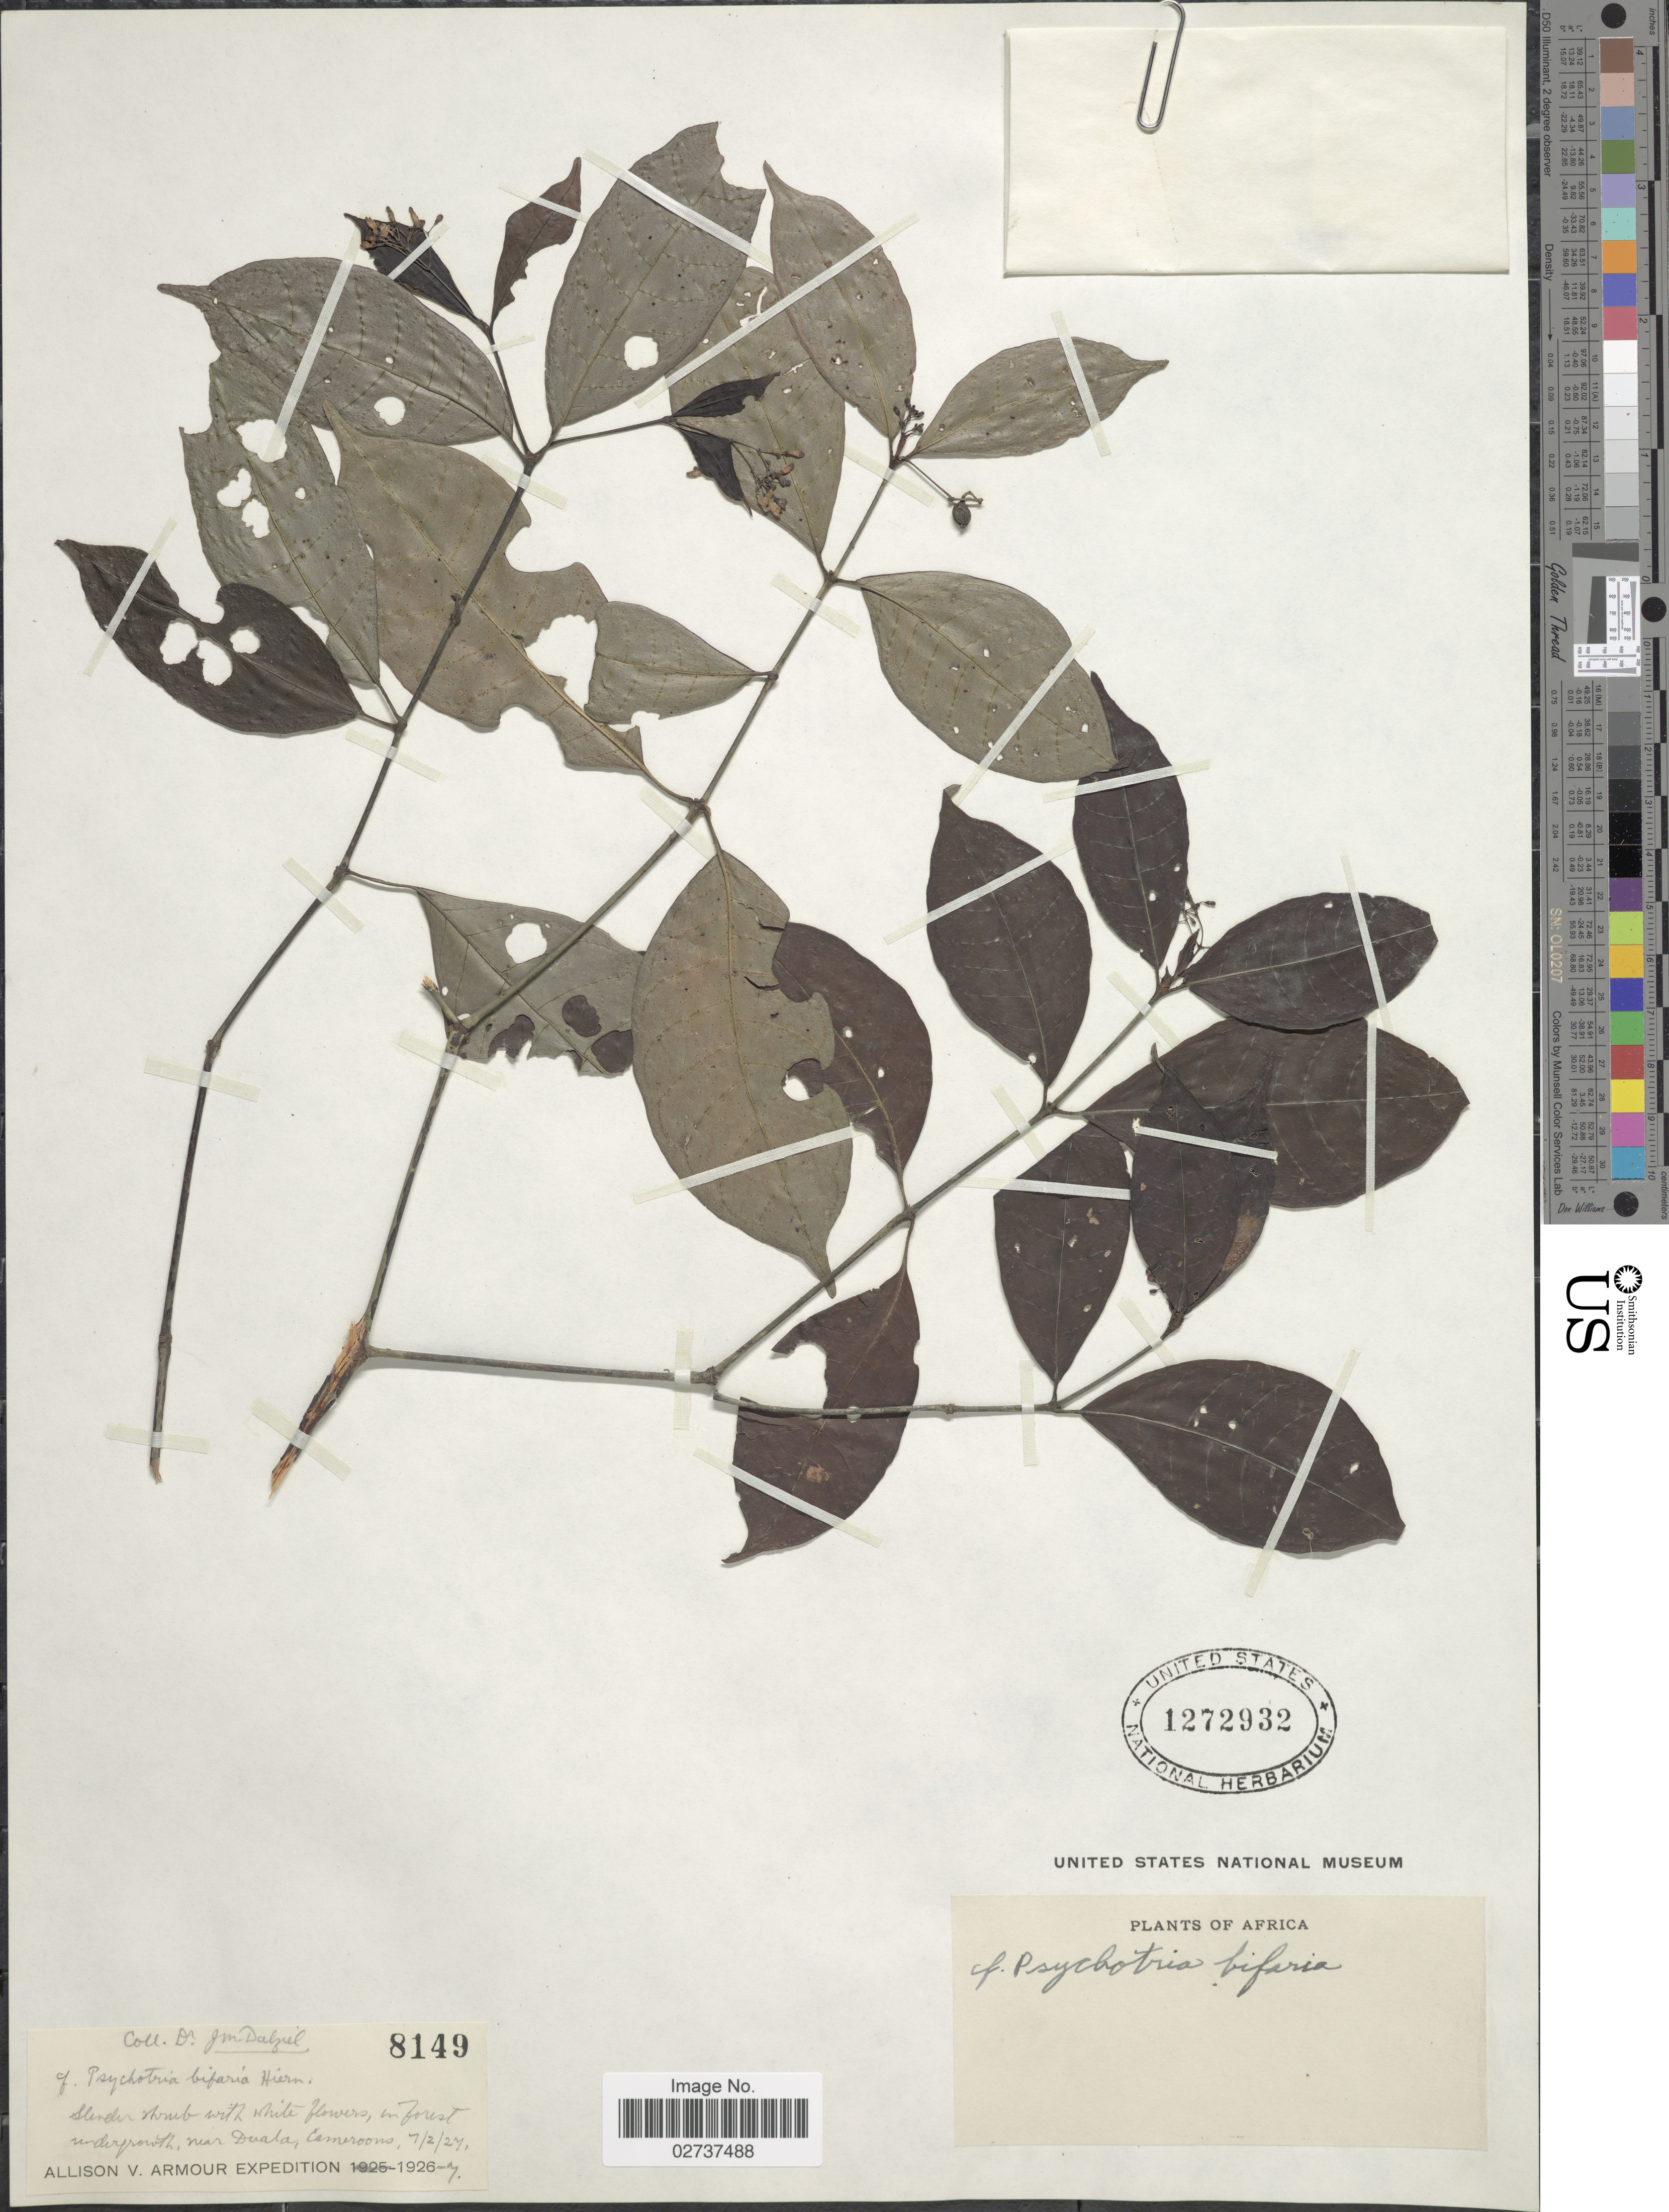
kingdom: Plantae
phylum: Tracheophyta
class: Magnoliopsida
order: Gentianales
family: Rubiaceae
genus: Psychotria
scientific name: Psychotria bifaria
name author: Hiern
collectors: J. Dalziel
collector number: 8149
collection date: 1927-02-07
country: Cameroon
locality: Near Duala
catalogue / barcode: US 1272932